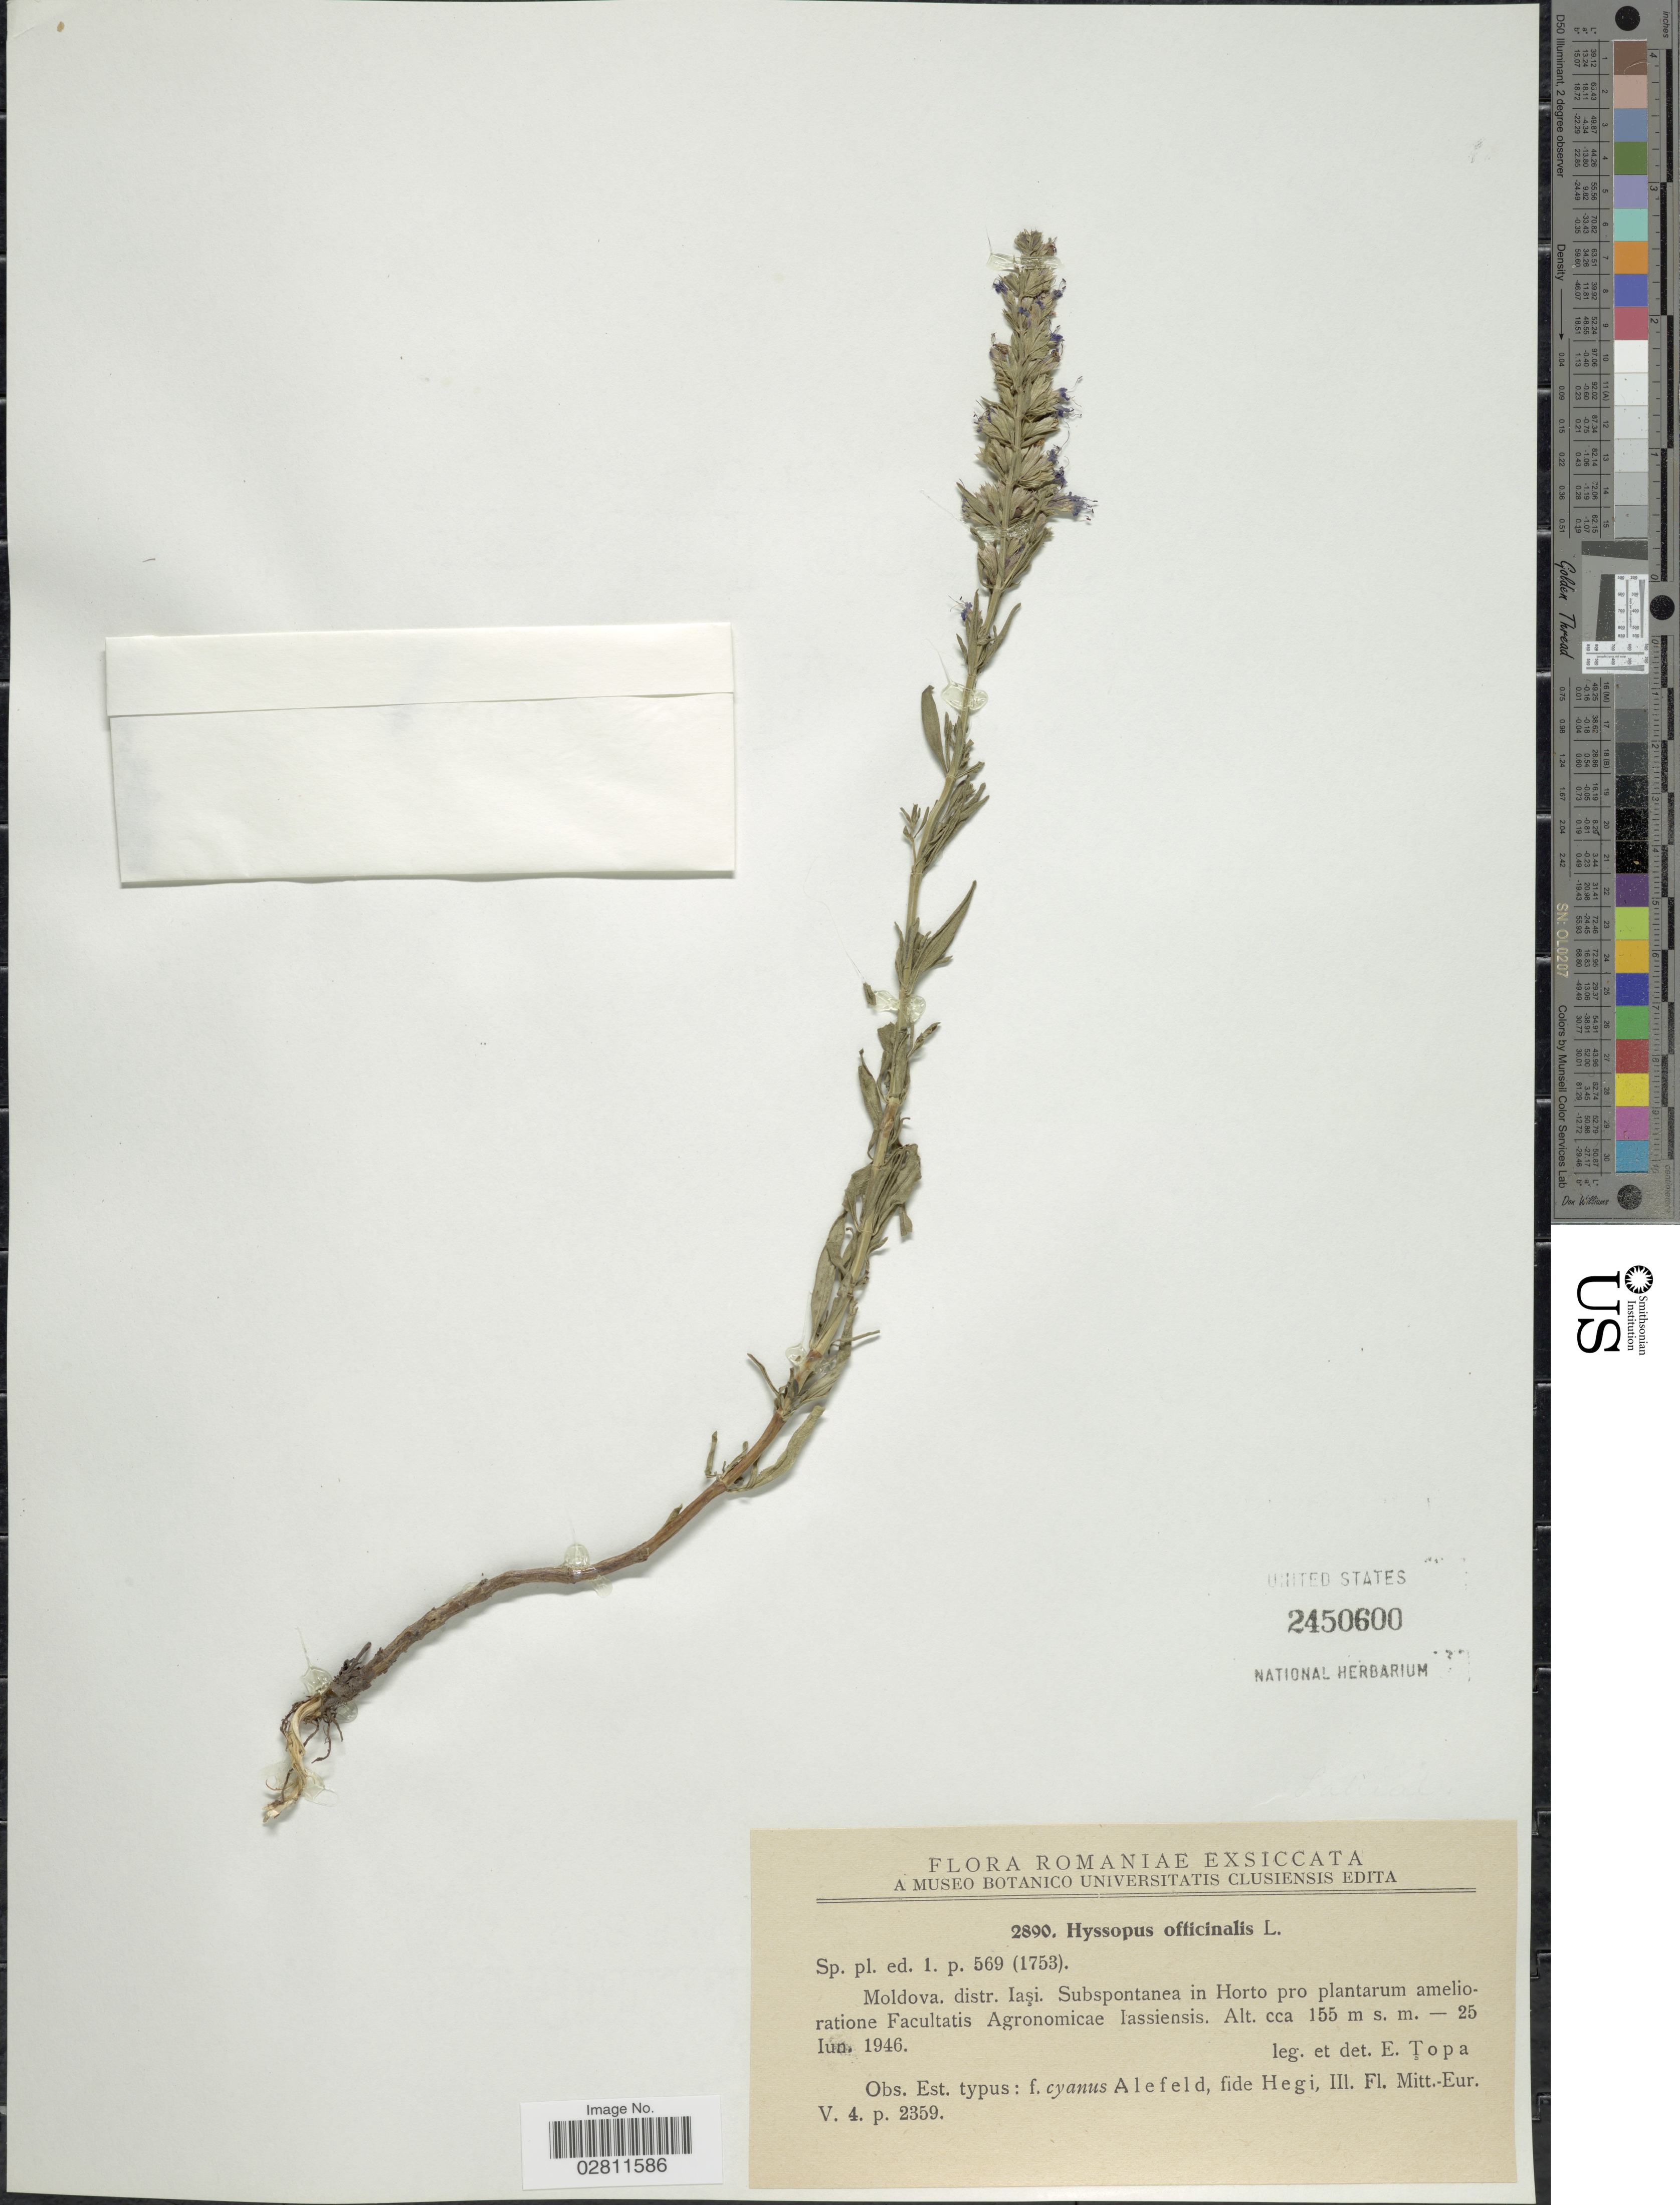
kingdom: Plantae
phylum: Tracheophyta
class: Magnoliopsida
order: Lamiales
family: Lamiaceae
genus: Hyssopus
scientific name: Hyssopus officinalis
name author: L.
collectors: E. Topa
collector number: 2890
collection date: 1946-06-25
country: Romania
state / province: Iasi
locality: Moldova, distr. Iasi. Subspontanea in Horto pro plantarum amelio-ratione Facultatis Agronomicae Iassiensis.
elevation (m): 155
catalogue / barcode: US 2450600